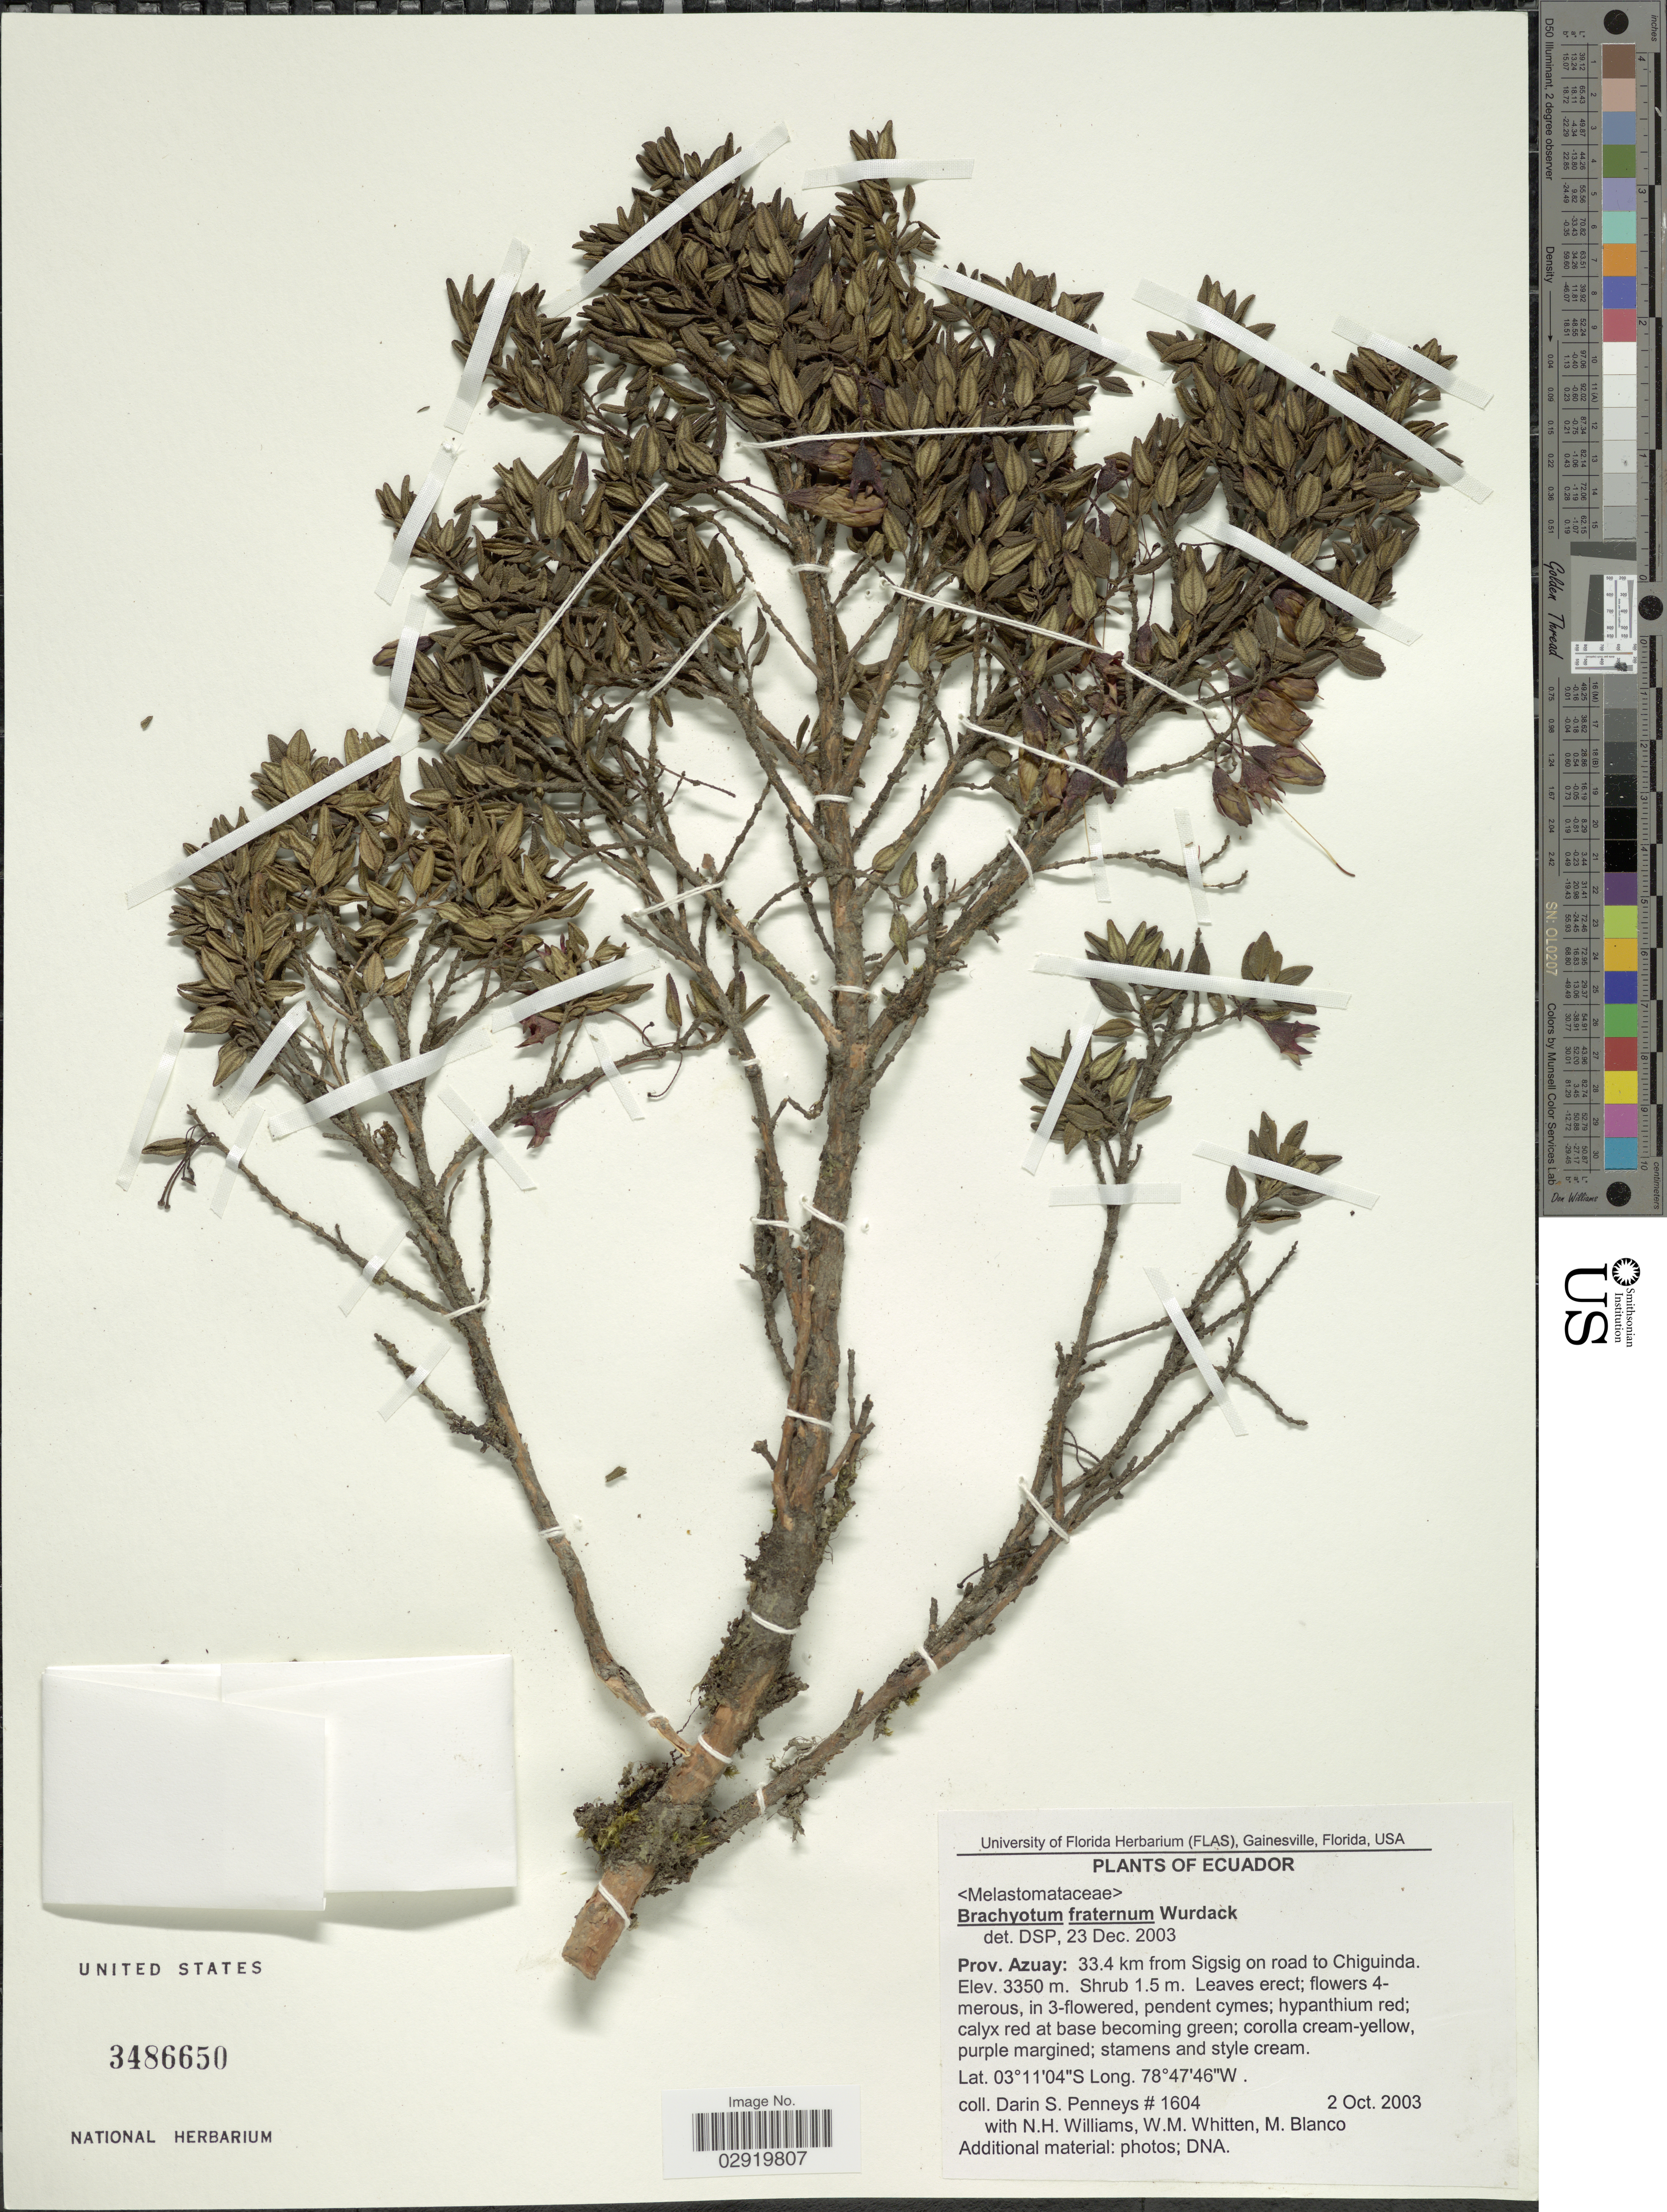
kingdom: Plantae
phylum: Tracheophyta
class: Magnoliopsida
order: Myrtales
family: Melastomataceae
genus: Brachyotum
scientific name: Brachyotum fraternum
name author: Wurdack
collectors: D. S. Penneys, N. H. Williams, W. M. Whitten & M. Blanco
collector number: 1604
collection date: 2003-10-02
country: Ecuador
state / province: Azuay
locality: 33.4 km from Sigsig on road to Chiguinda.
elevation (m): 3350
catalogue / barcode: US 3486650